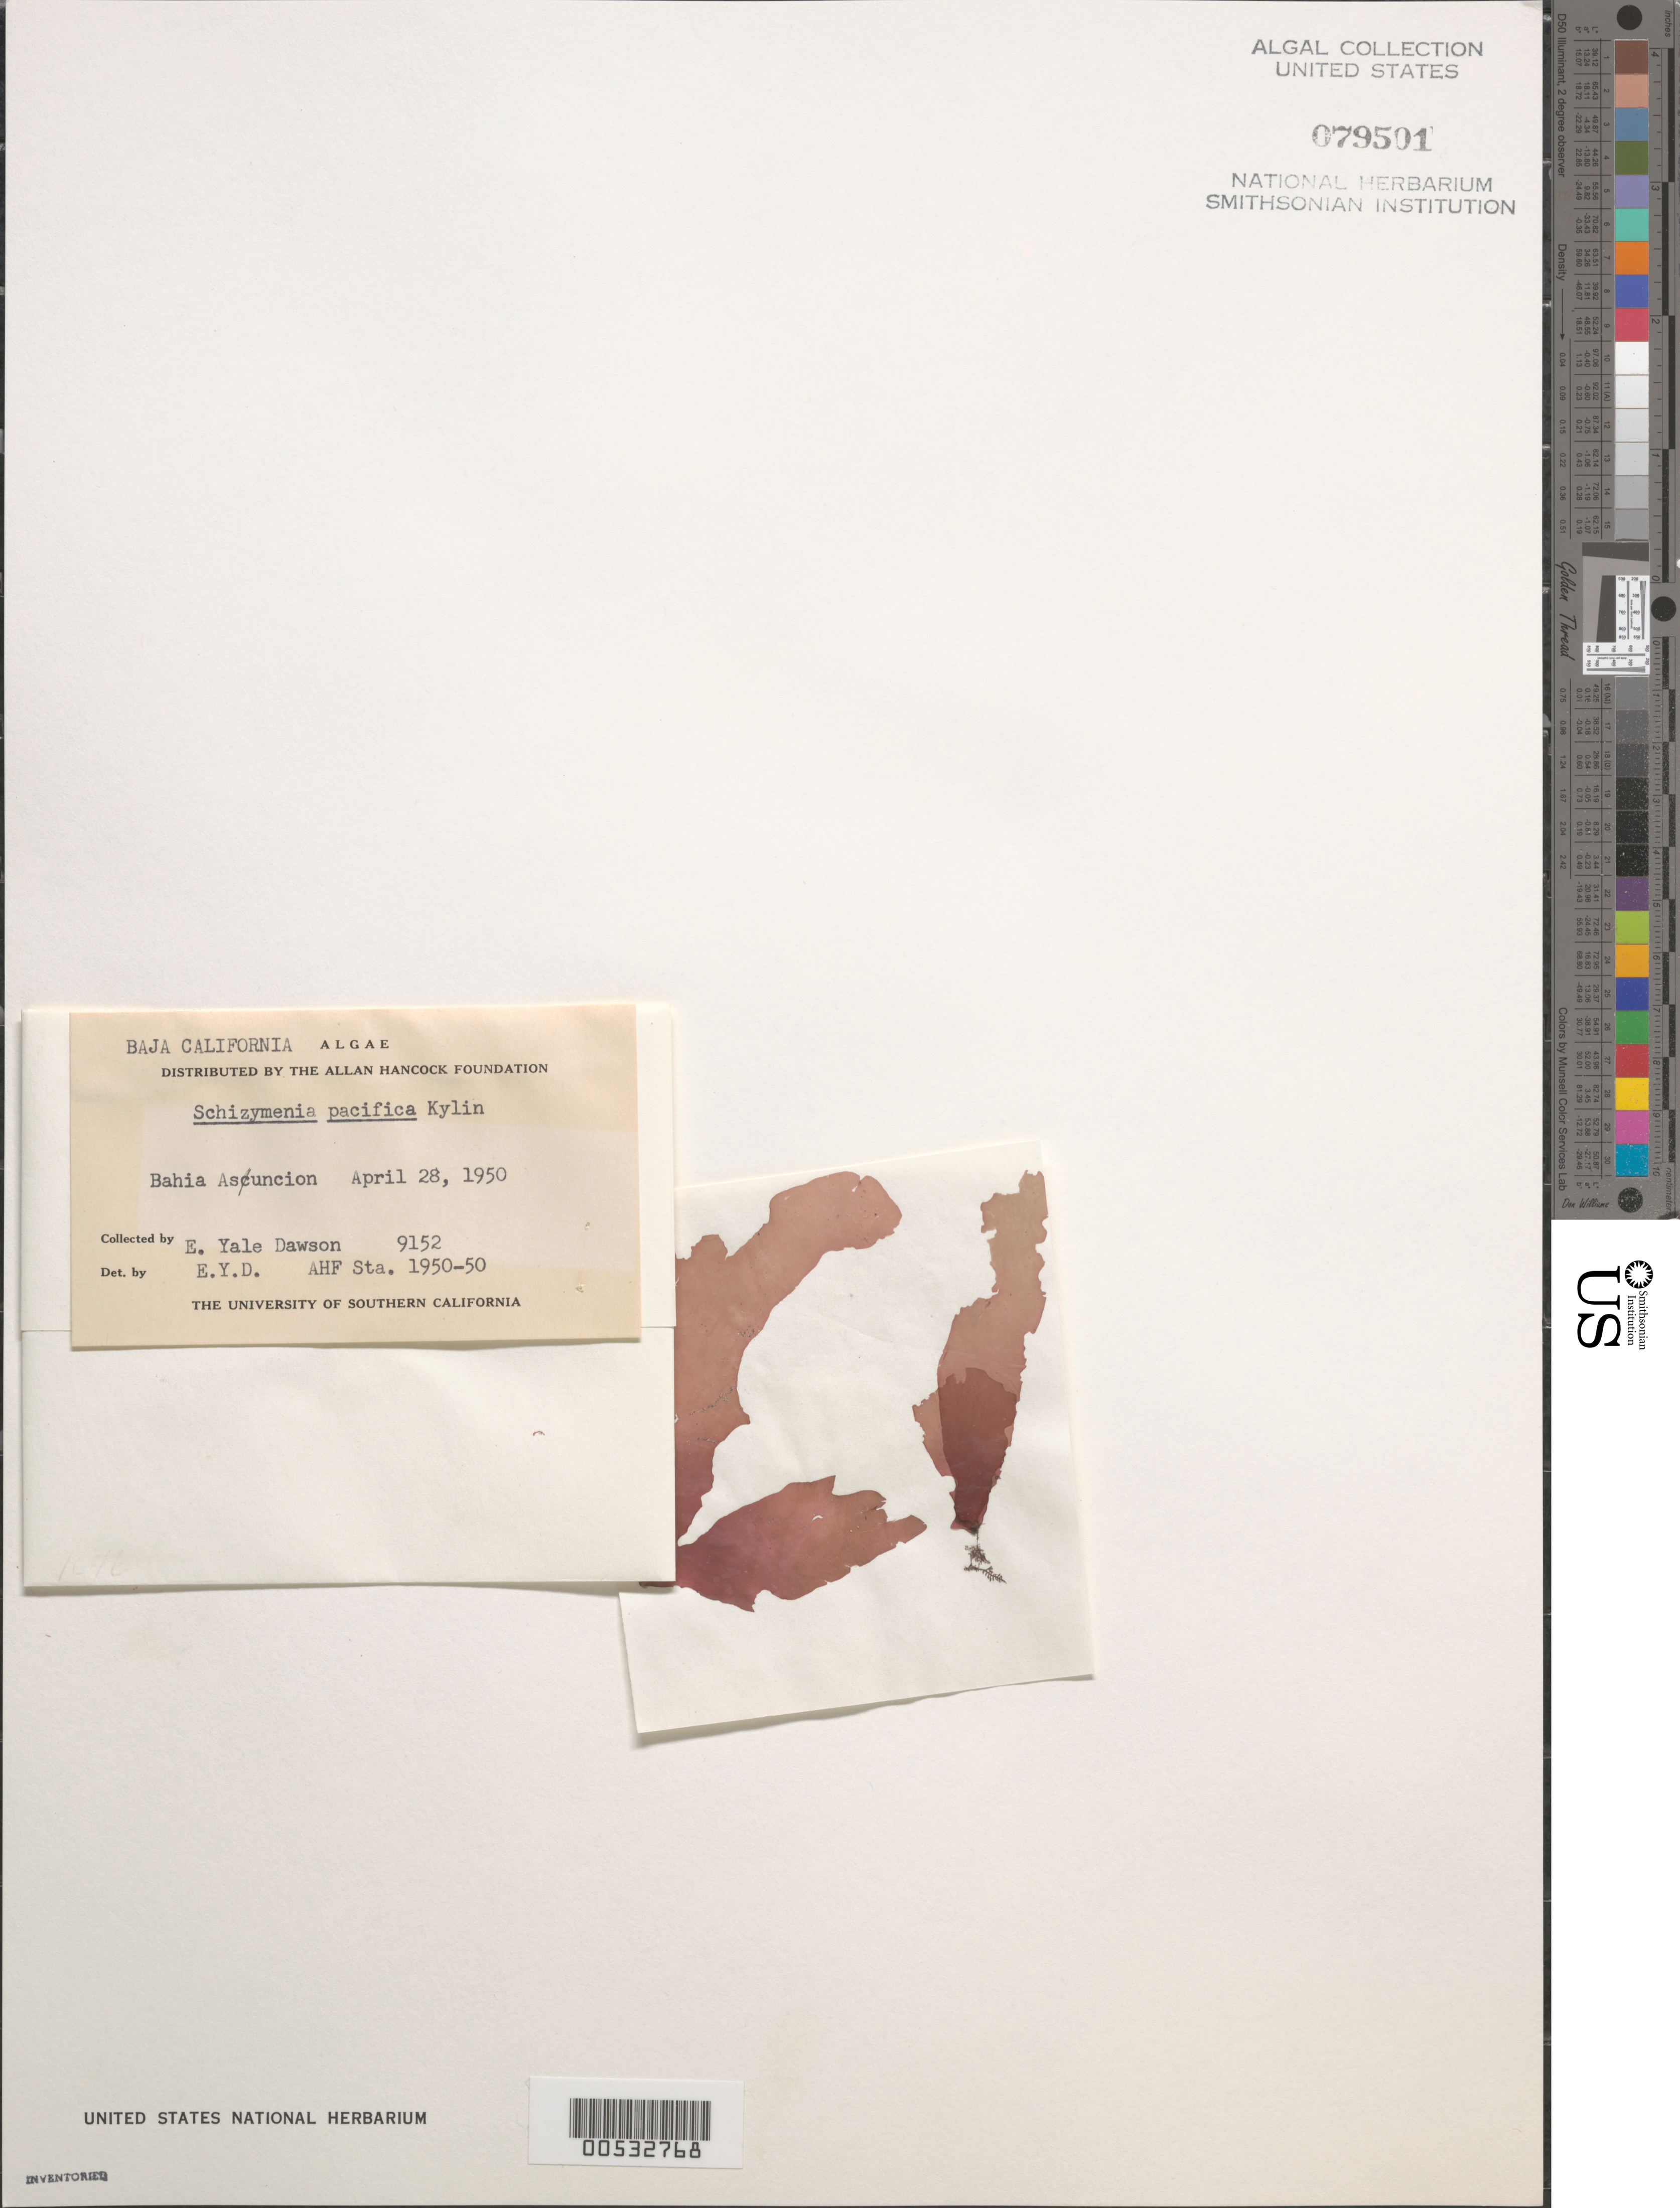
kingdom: Plantae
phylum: Rhodophyta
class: Florideophyceae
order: Nemastomatales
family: Schizymeniaceae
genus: Schizymenia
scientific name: Schizymenia pacifica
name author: (Kylin) Kylin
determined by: Dawson, E. Y.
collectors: E. Y. Dawson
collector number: EYD 9152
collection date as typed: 28 Apr 1950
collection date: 1950-04-28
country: Mexico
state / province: Baja California Sur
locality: Bahia Asuncion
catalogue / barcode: US 79501